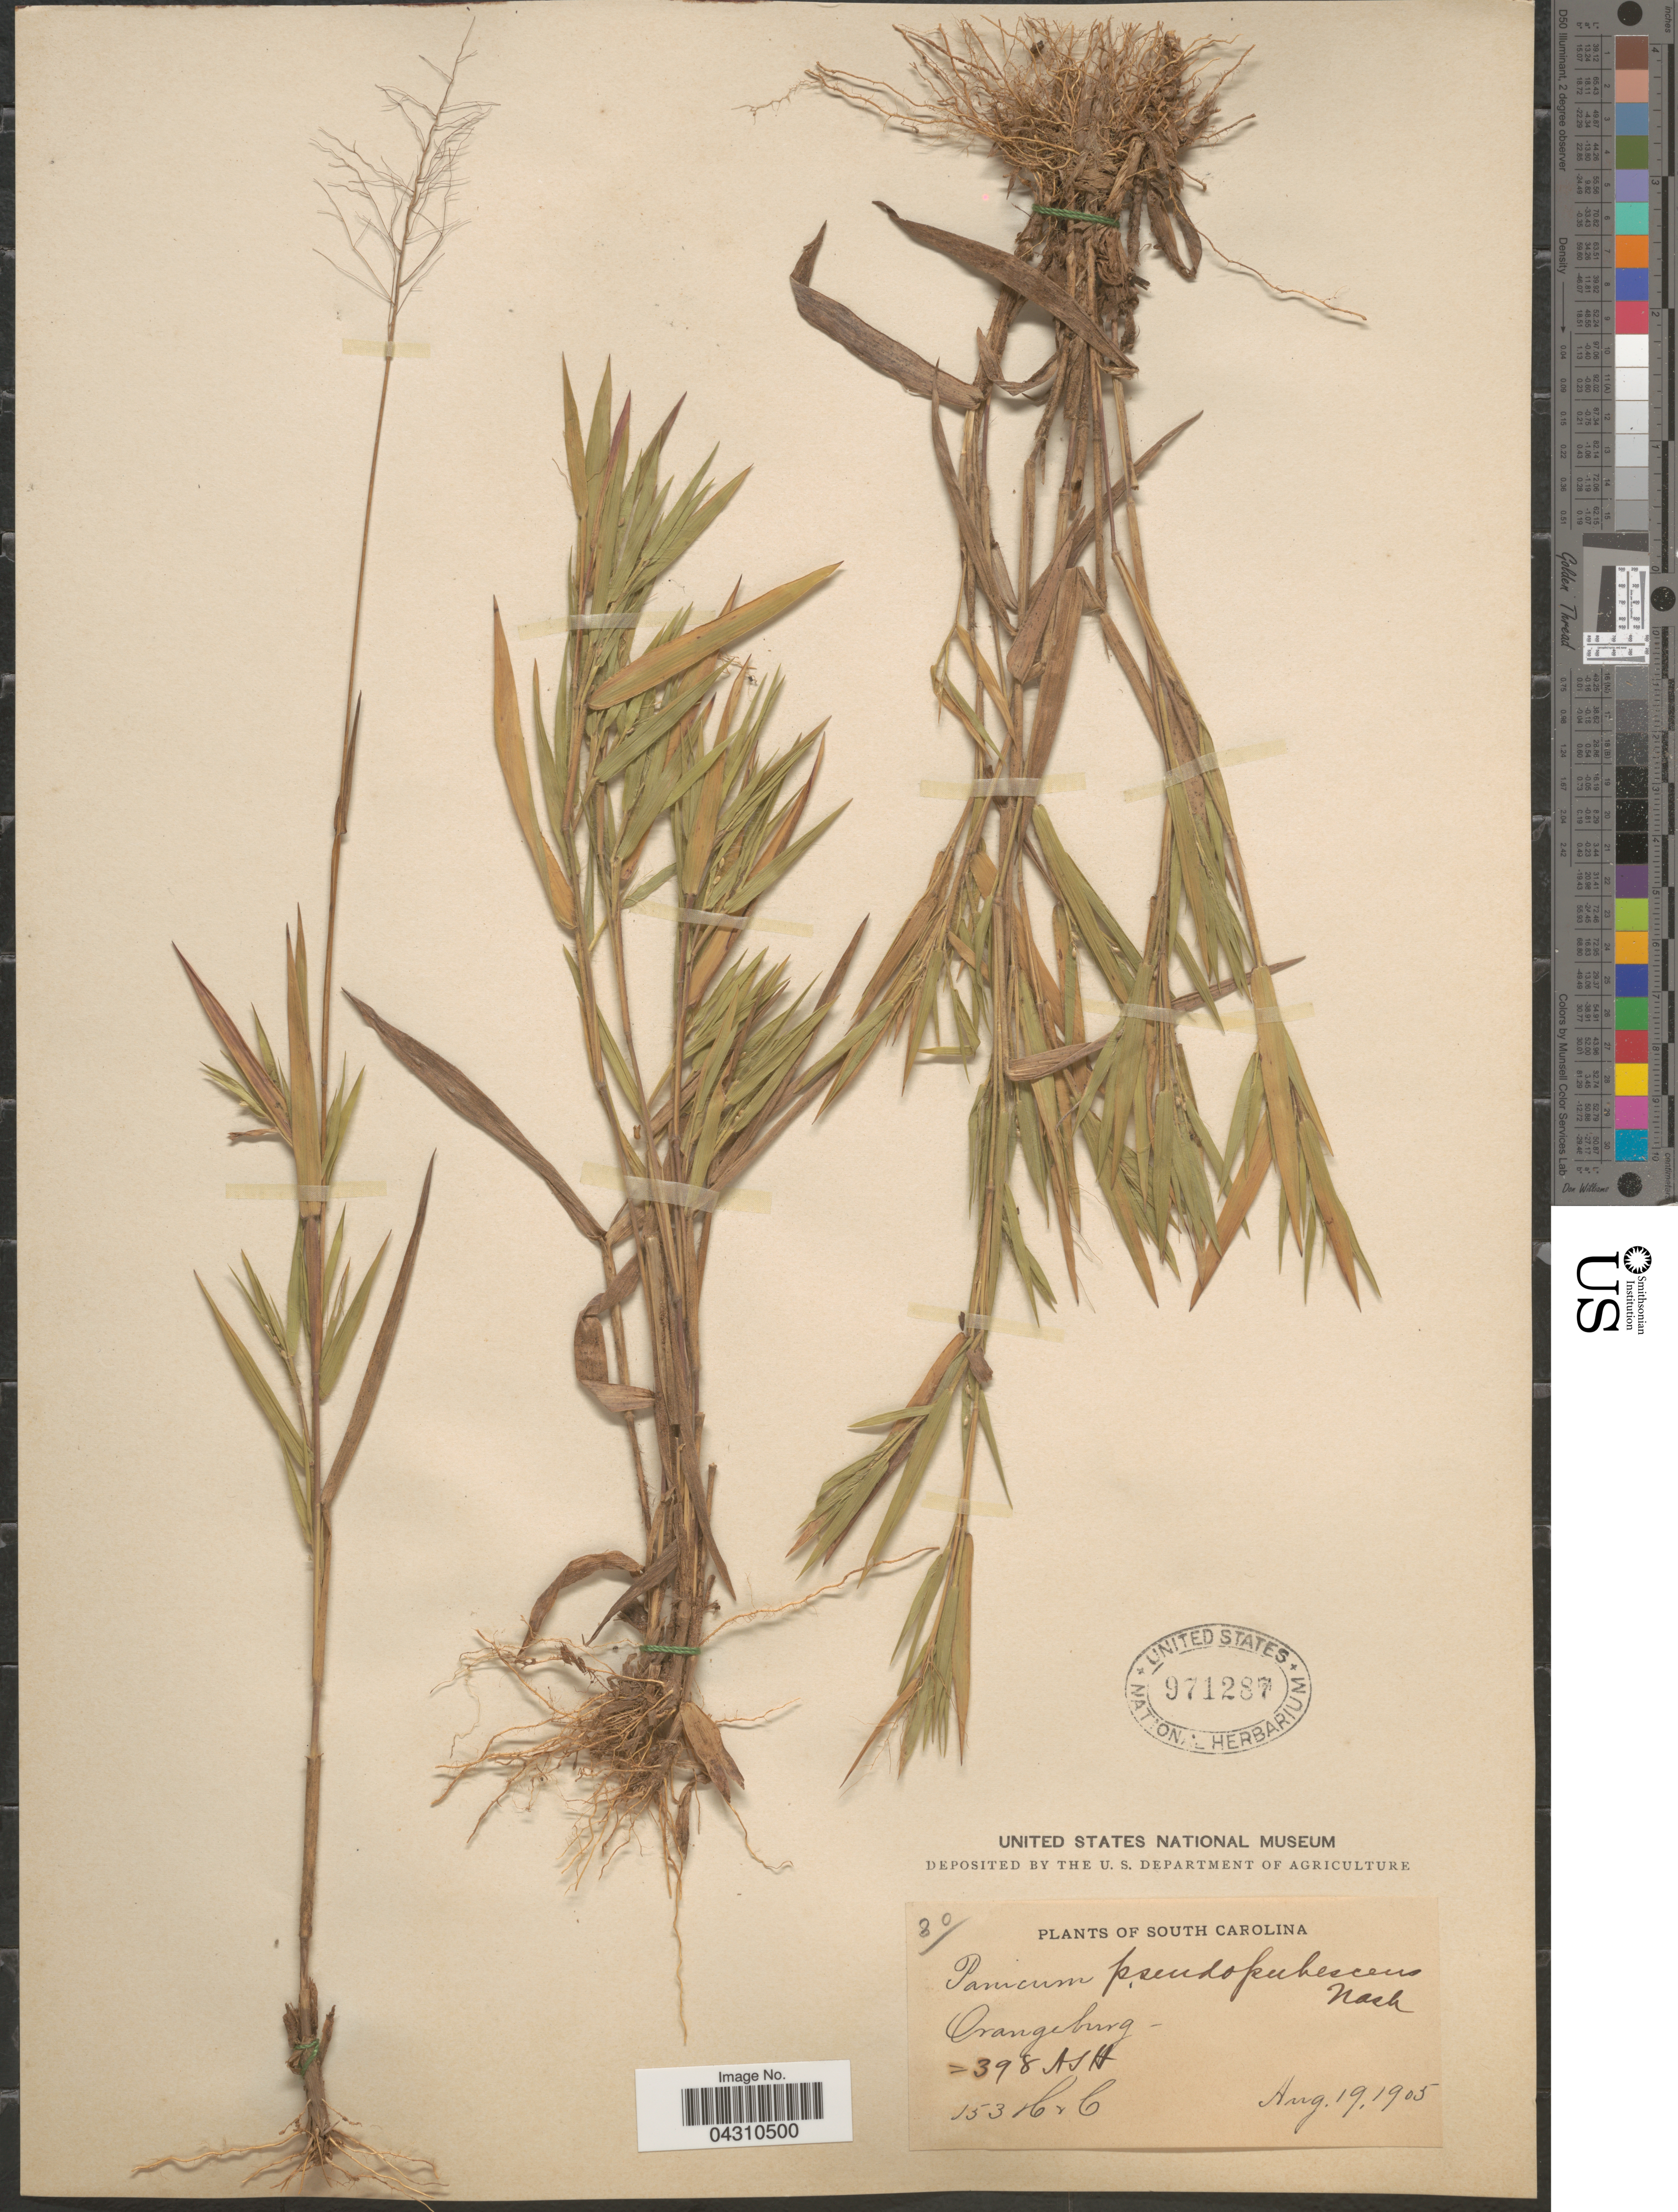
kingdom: Plantae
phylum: Tracheophyta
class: Liliopsida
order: Poales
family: Poaceae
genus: Dichanthelium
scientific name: Dichanthelium acuminatum var. acuminatum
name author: (Sw.) Gould & C.A. Clark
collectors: H. C.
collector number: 153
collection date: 1905-08-19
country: United States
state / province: South Carolina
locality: Orangeburg.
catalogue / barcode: US 971287